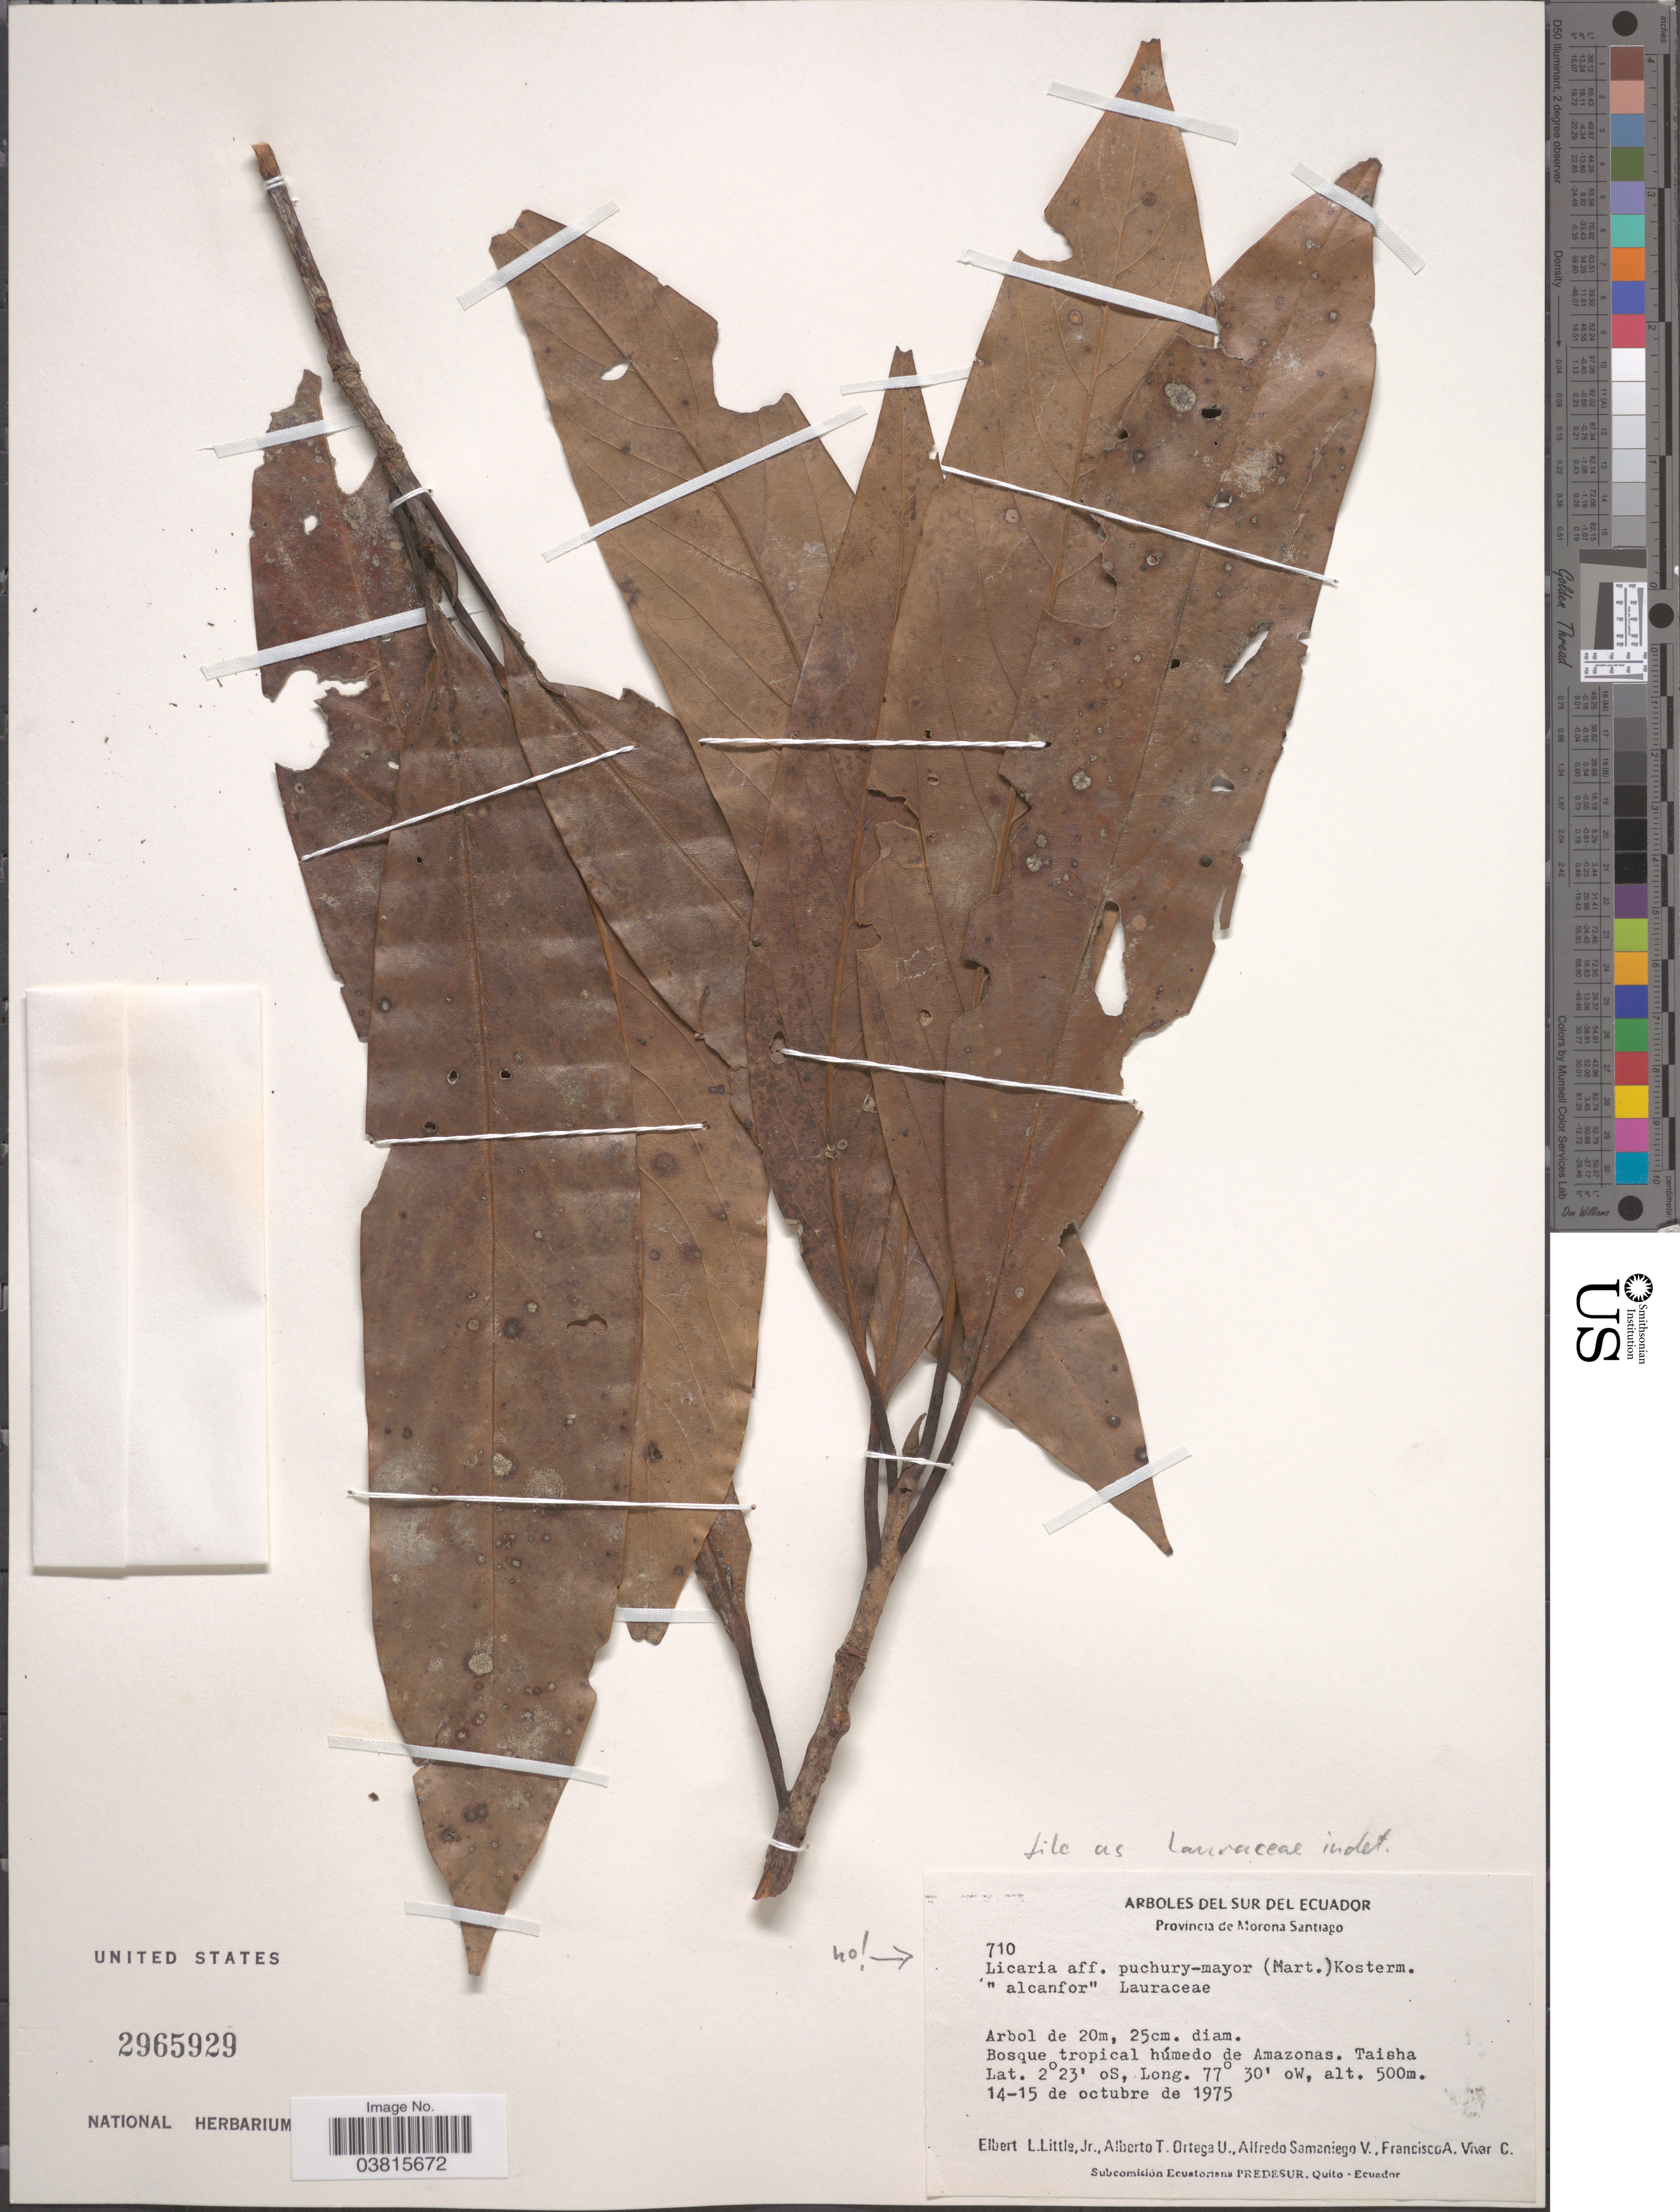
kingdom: Plantae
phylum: Tracheophyta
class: Magnoliopsida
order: Laurales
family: Lauraceae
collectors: E. L. Little, A. T. Ortega U., A. Samaniego V. & F. A. Vivar C.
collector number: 710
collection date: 1975-10-14/1975-10-15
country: Ecuador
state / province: Morona-Santiago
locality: Sur del Ecuador. Bosque tropical húmedo de Amazonas. Taisha.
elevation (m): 500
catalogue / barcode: US 2965929